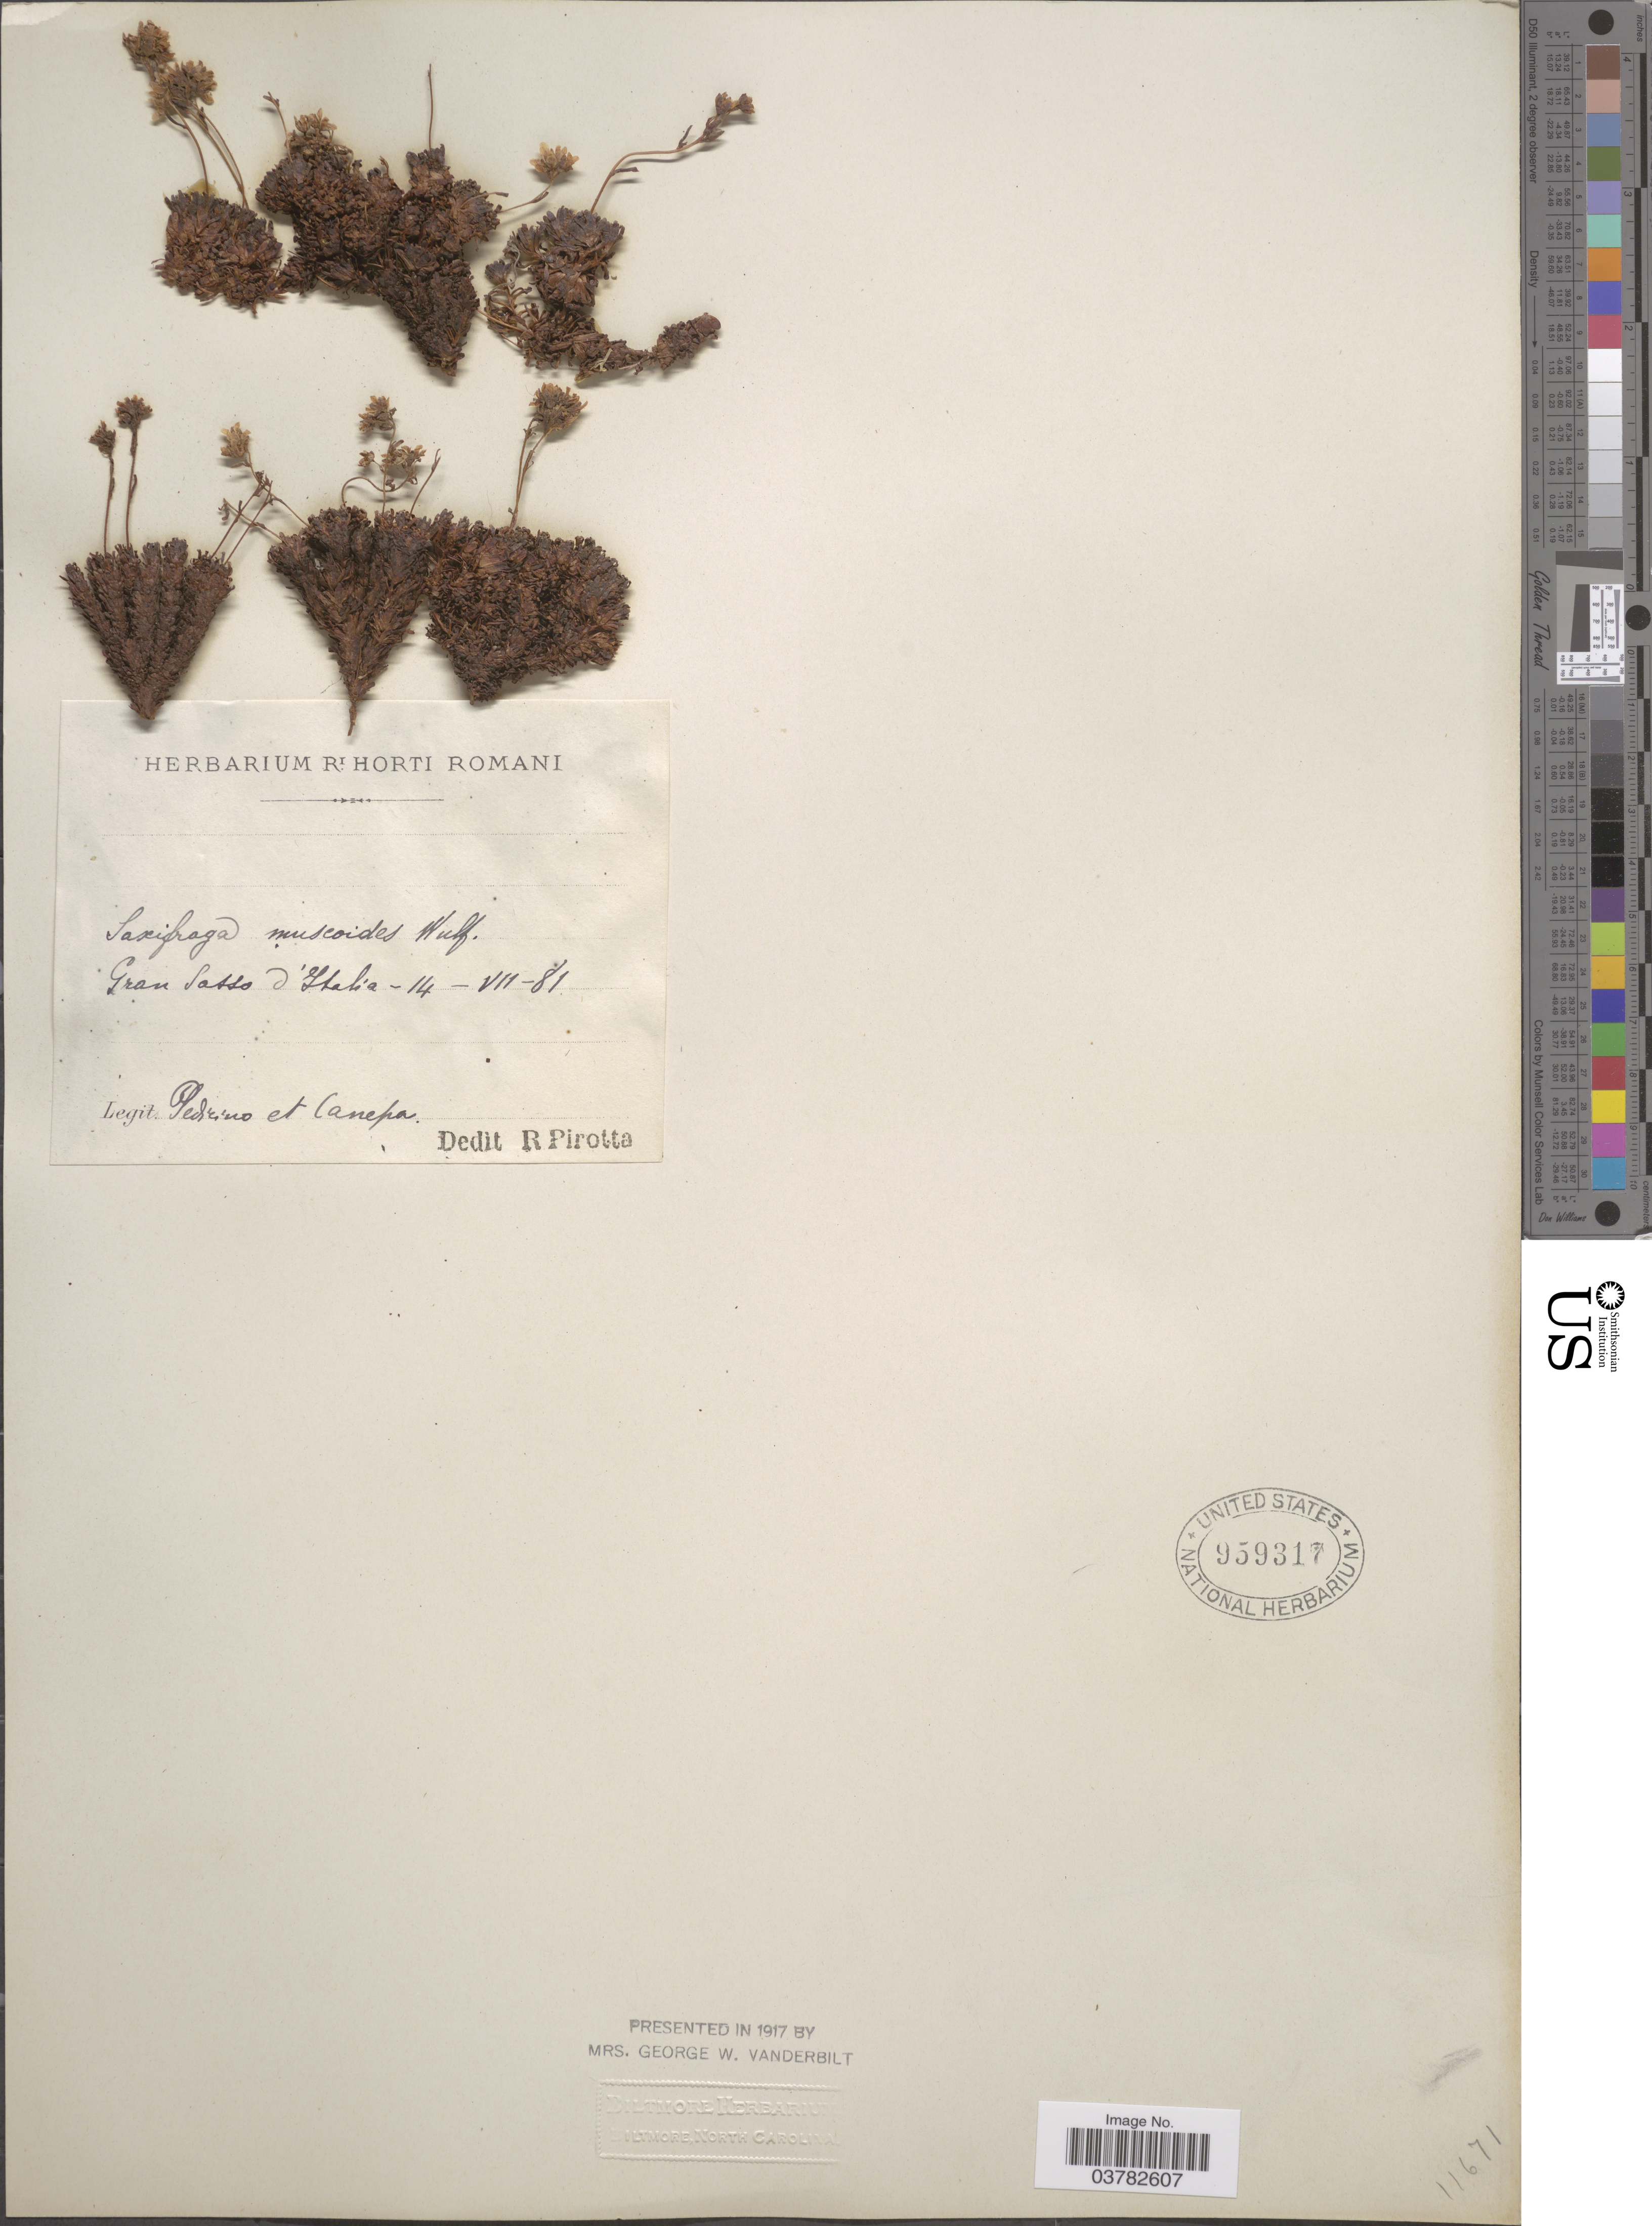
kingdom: Plantae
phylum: Tracheophyta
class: Magnoliopsida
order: Saxifragales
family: Saxifragaceae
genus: Saxifraga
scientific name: Saxifraga muscoides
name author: All.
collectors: Pedicino & Canepa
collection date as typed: Transcribed d/m/y: 14/7/81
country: Italy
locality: Gran Sasso d'Italia.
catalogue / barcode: US 959317